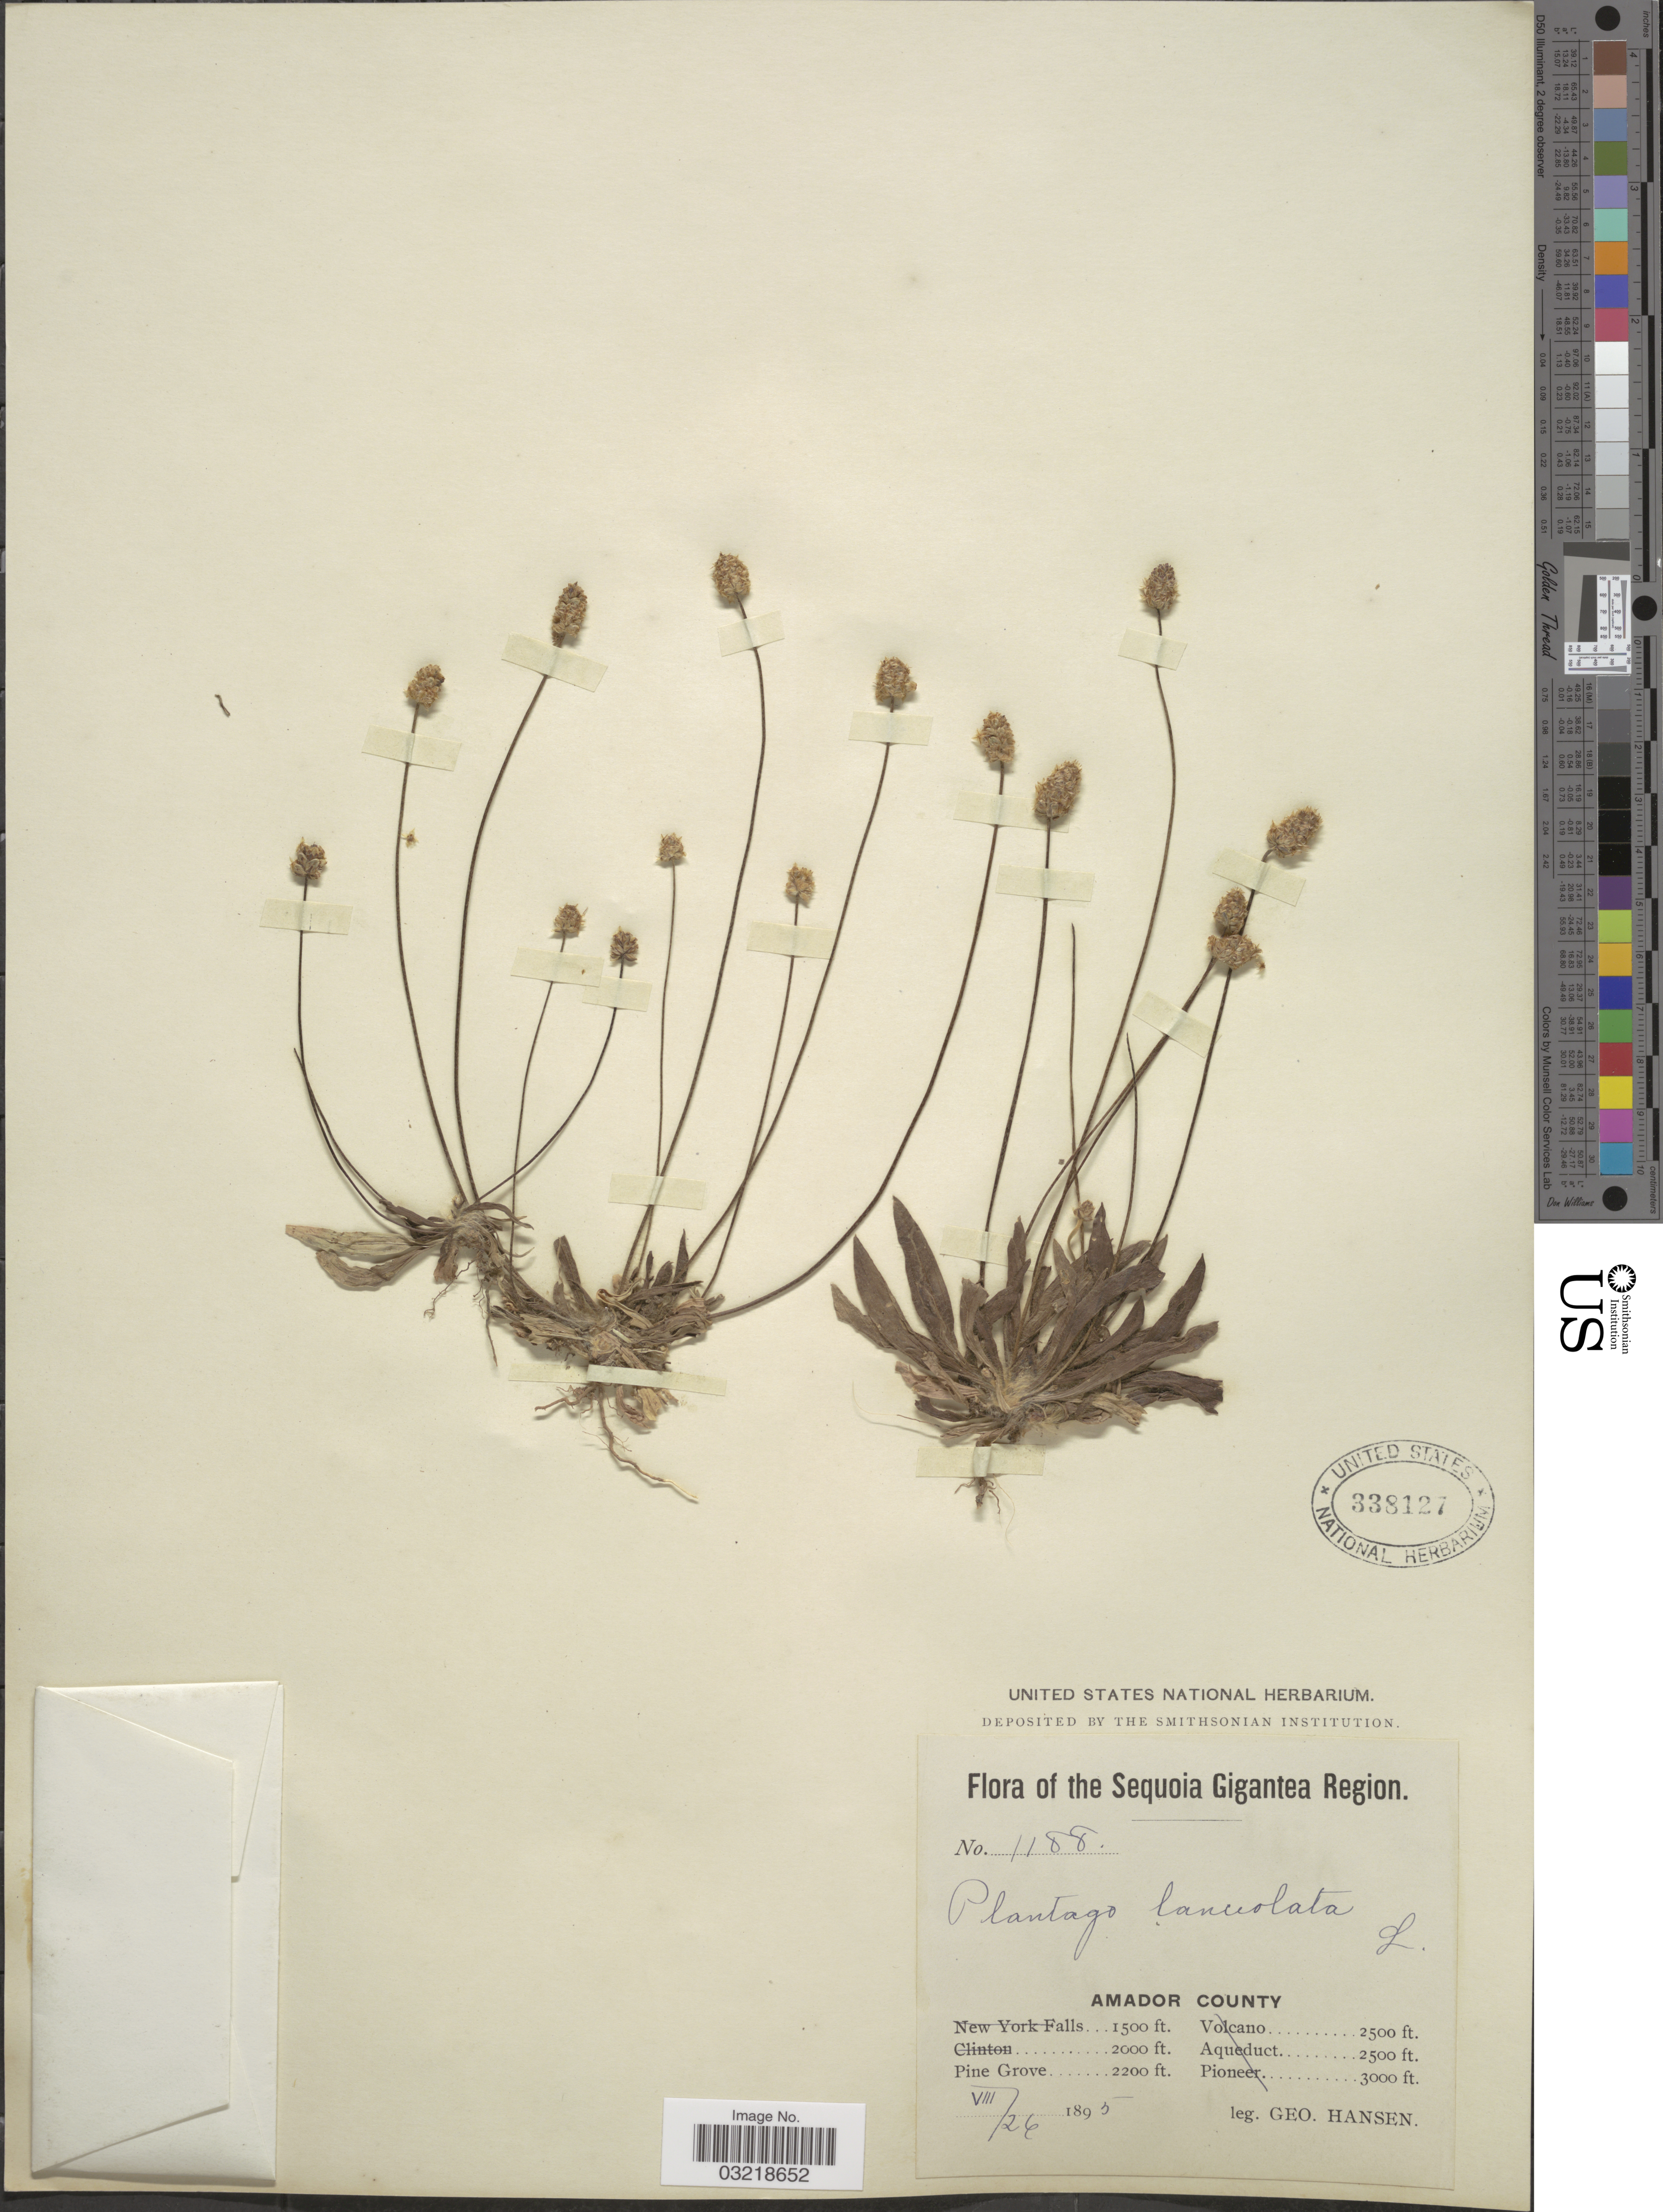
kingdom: Plantae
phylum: Tracheophyta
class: Magnoliopsida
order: Lamiales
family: Plantaginaceae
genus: Plantago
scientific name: Plantago lanceolata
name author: L.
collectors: G. Hansen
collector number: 1188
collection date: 1895-08-26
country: United States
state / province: California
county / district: Amador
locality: Sequoia Gigantea Region. Amador County. Pine Grove.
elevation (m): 671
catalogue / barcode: US 338127